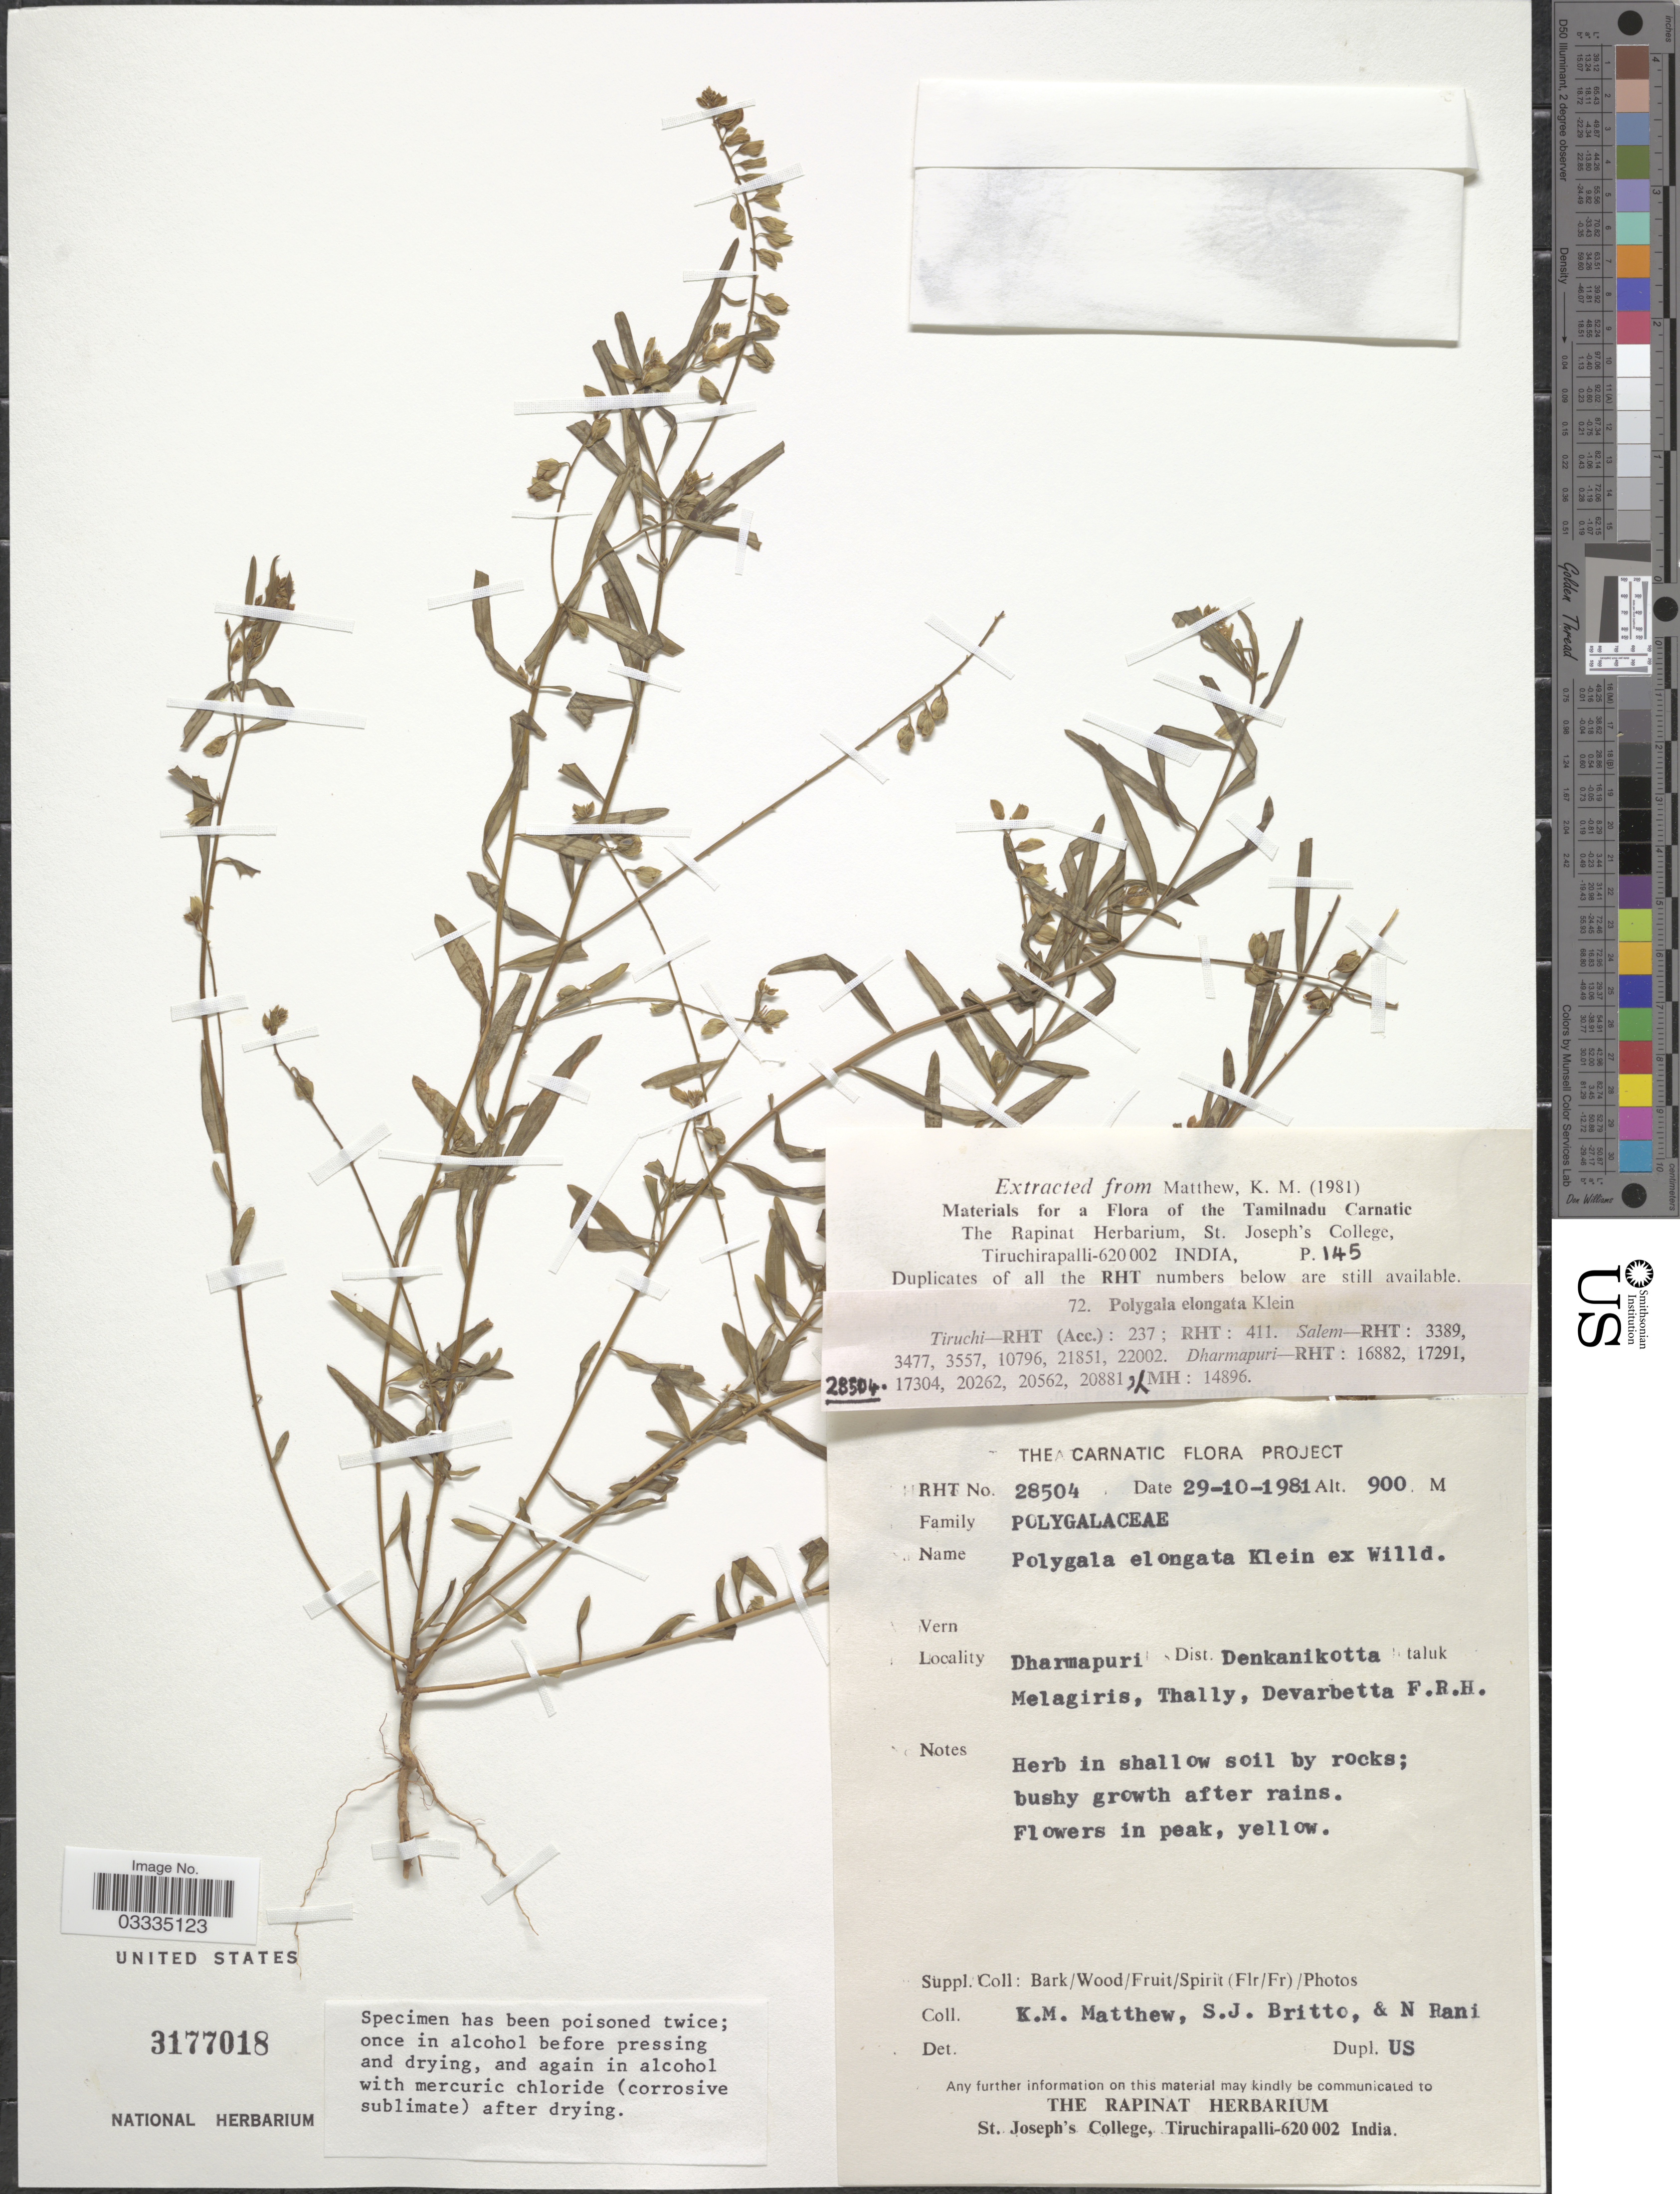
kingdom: Plantae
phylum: Tracheophyta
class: Magnoliopsida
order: Fabales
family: Polygalaceae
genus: Polygala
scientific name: Polygala elongata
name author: Klein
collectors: K. M. Matthew, S. J. Britto & N. Rani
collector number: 28504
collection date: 1981-10-29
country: India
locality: Dharmapuri Dist. Denkanikotta taluk Melagiris, Thally, Devarbetta F.R.H.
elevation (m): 900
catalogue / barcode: US 3177018